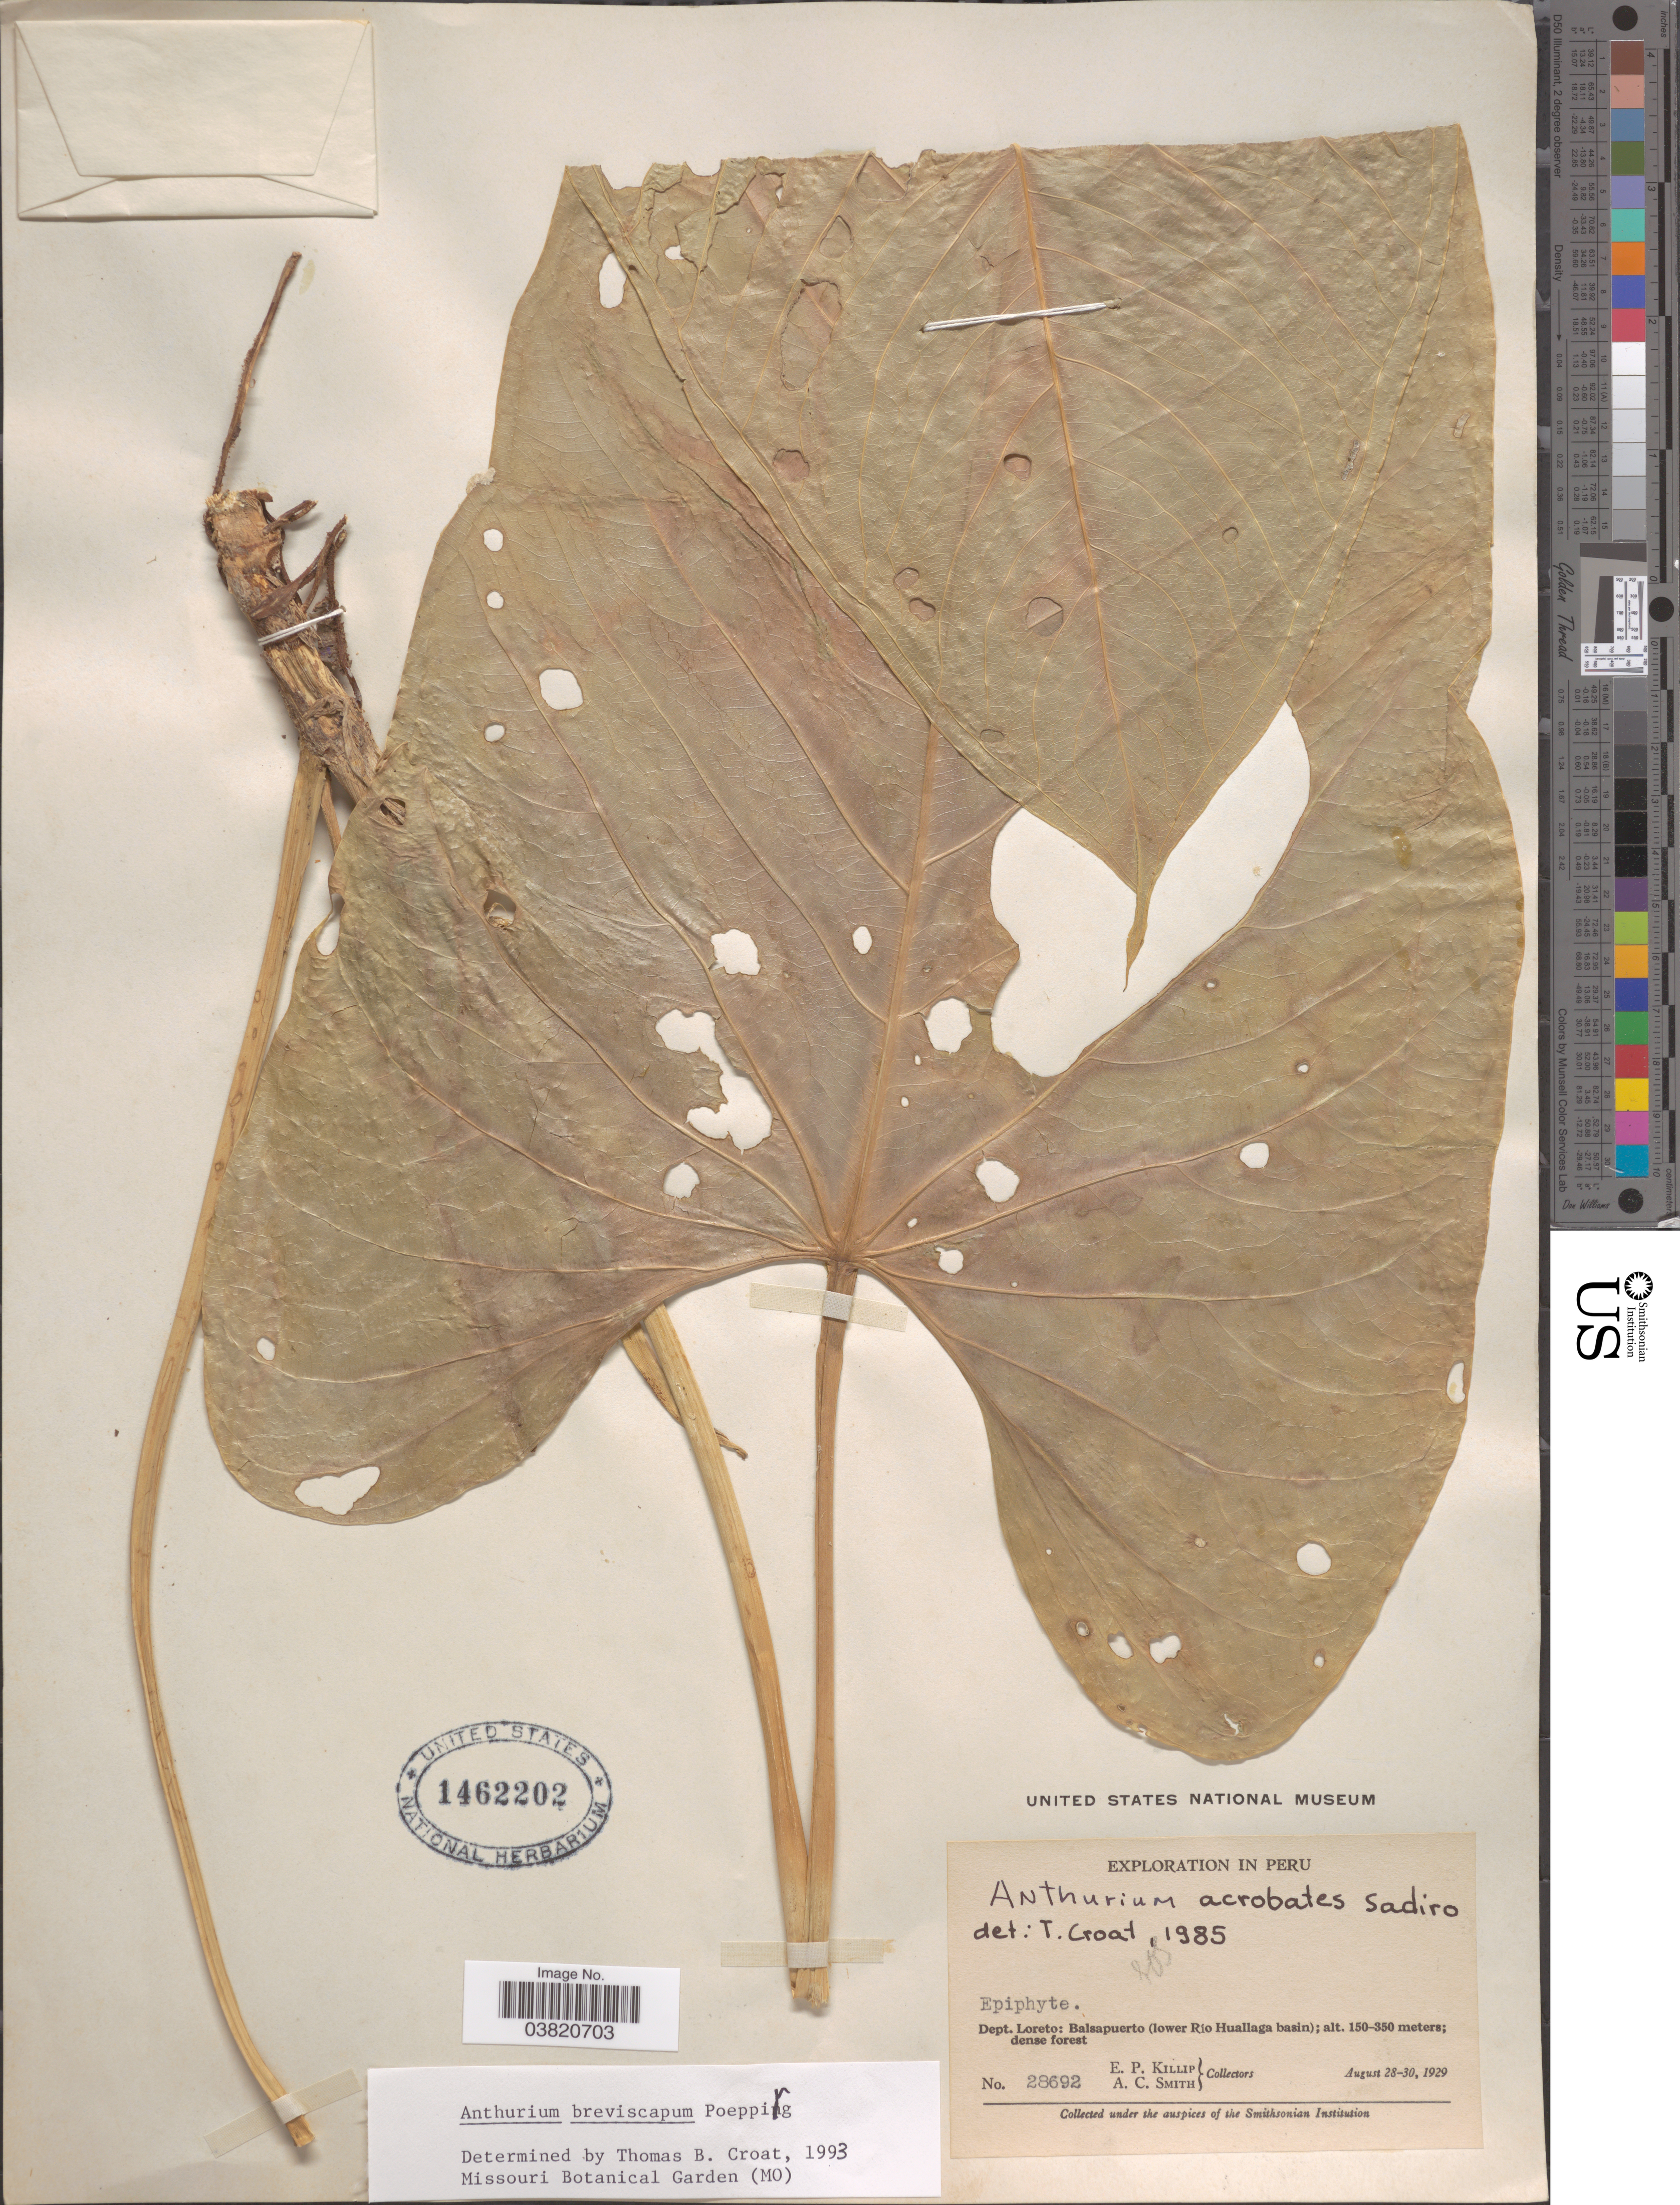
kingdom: Plantae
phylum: Tracheophyta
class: Liliopsida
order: Alismatales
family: Araceae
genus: Anthurium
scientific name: Anthurium breviscapum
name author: Kunth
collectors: E. P. Killip & A. C. Smith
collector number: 28692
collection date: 1929-08-28/1929-08-30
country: Peru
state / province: Loreto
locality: Dept. Loreto: Balsapuerto (lower Río Huallaga basin).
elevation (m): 150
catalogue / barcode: US 1462202